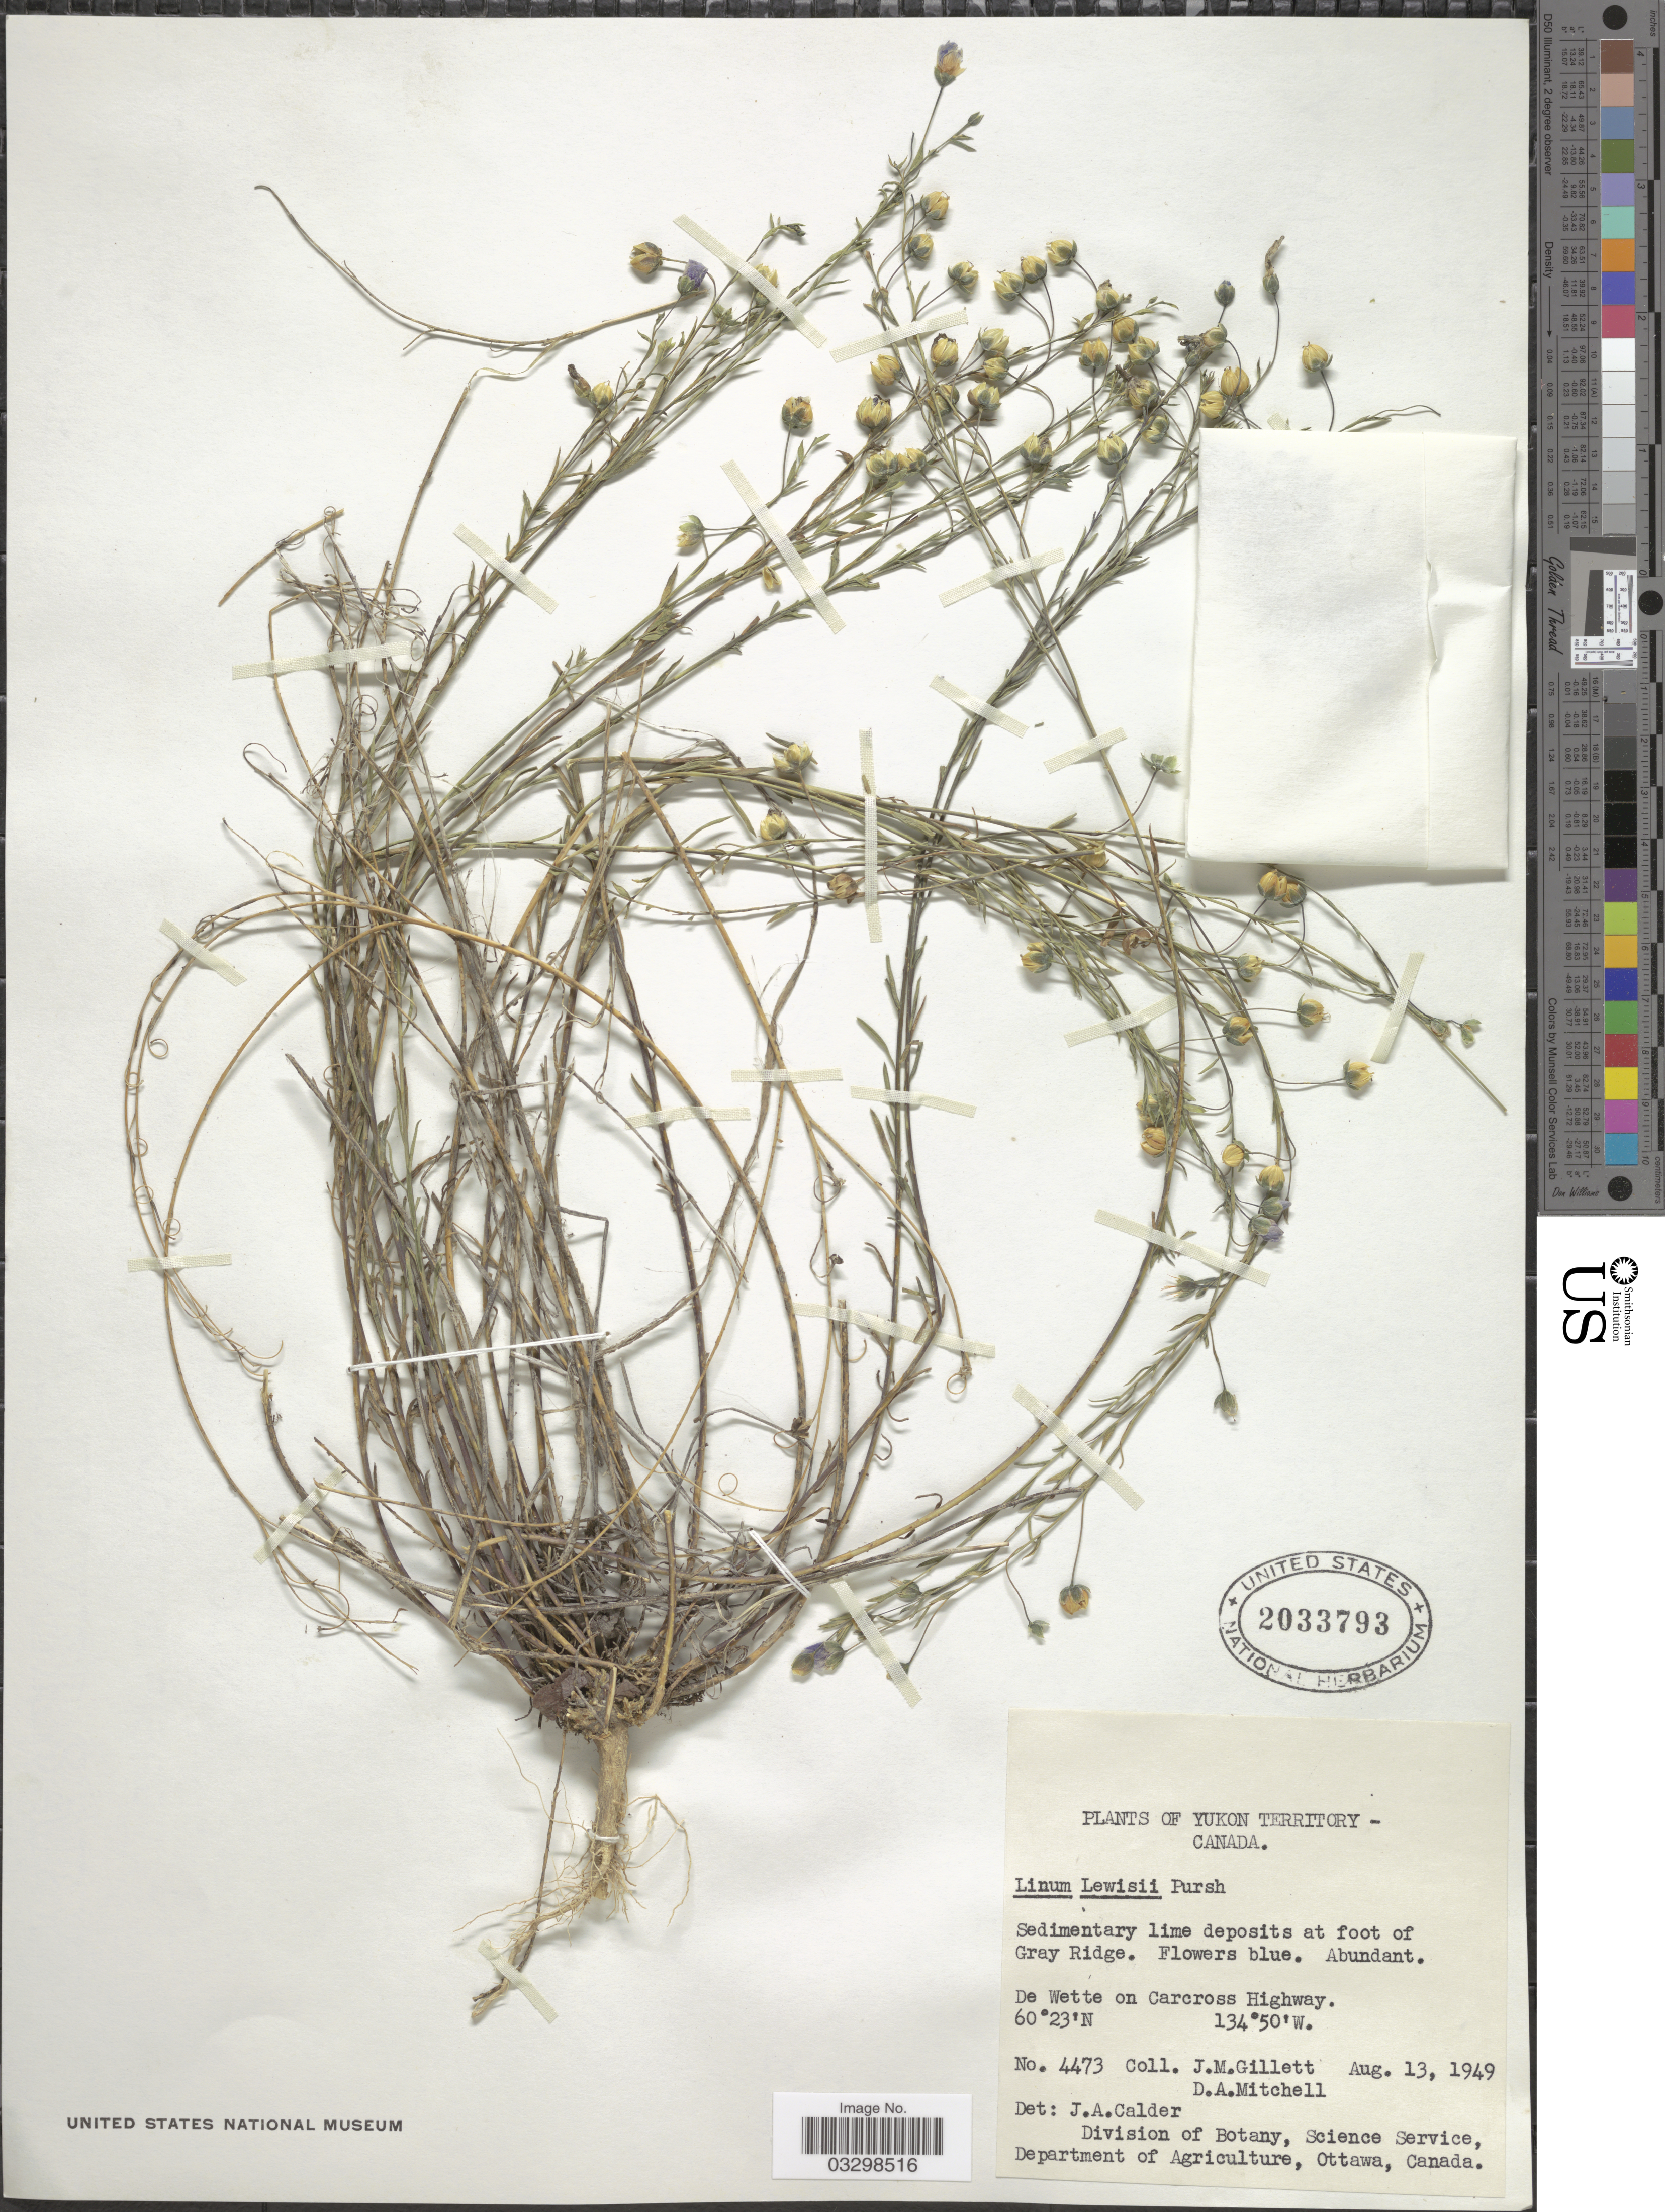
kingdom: Plantae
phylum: Tracheophyta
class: Magnoliopsida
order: Malpighiales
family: Linaceae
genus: Linum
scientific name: Linum lewisii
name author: Pursh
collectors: J. M. Gillett & D. Mitchell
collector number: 4473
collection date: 1949-08-13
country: Canada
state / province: Yukon Territory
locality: Sedimentary lime deposits at foot of Gray Ridge. De Wette on Carcross Highway.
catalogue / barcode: US 2033793